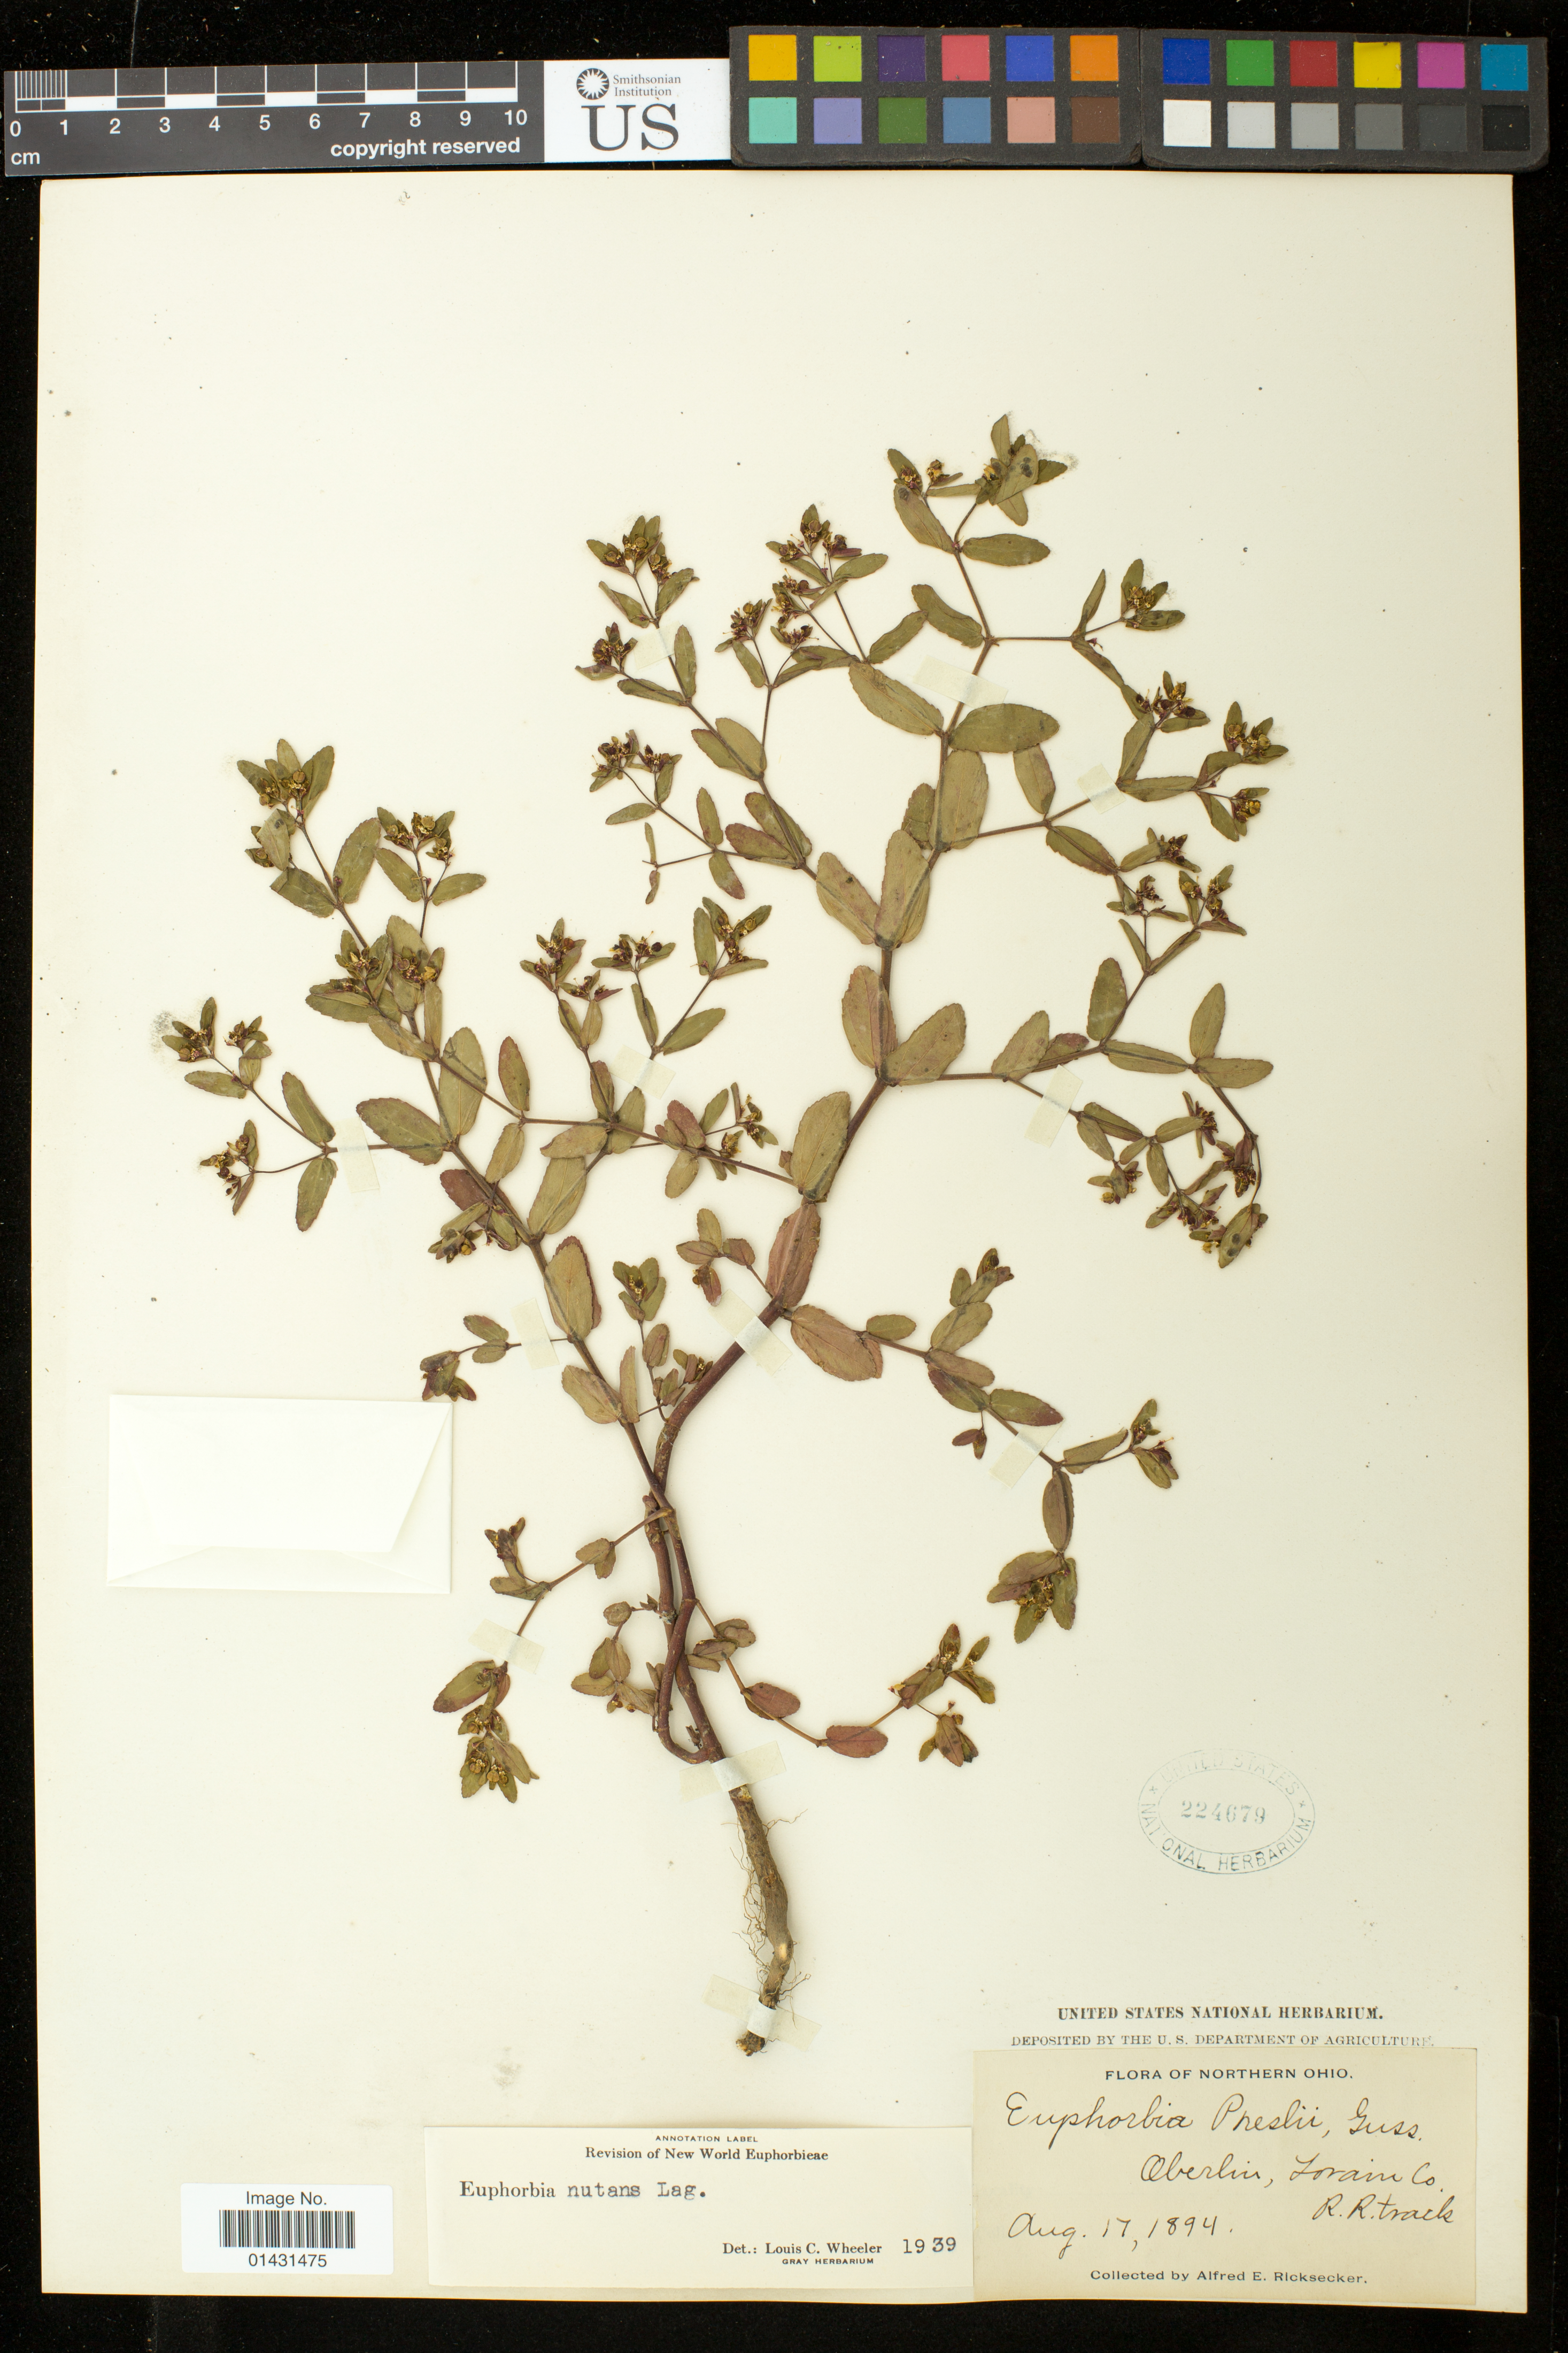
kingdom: Plantae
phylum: Tracheophyta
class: Magnoliopsida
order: Malpighiales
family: Euphorbiaceae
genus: Euphorbia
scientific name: Euphorbia maculata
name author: L.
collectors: A. E. Ricksecker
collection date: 1894-08-17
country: United States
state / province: Ohio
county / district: Lorain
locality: Oberlin, R.R. track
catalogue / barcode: US 224679